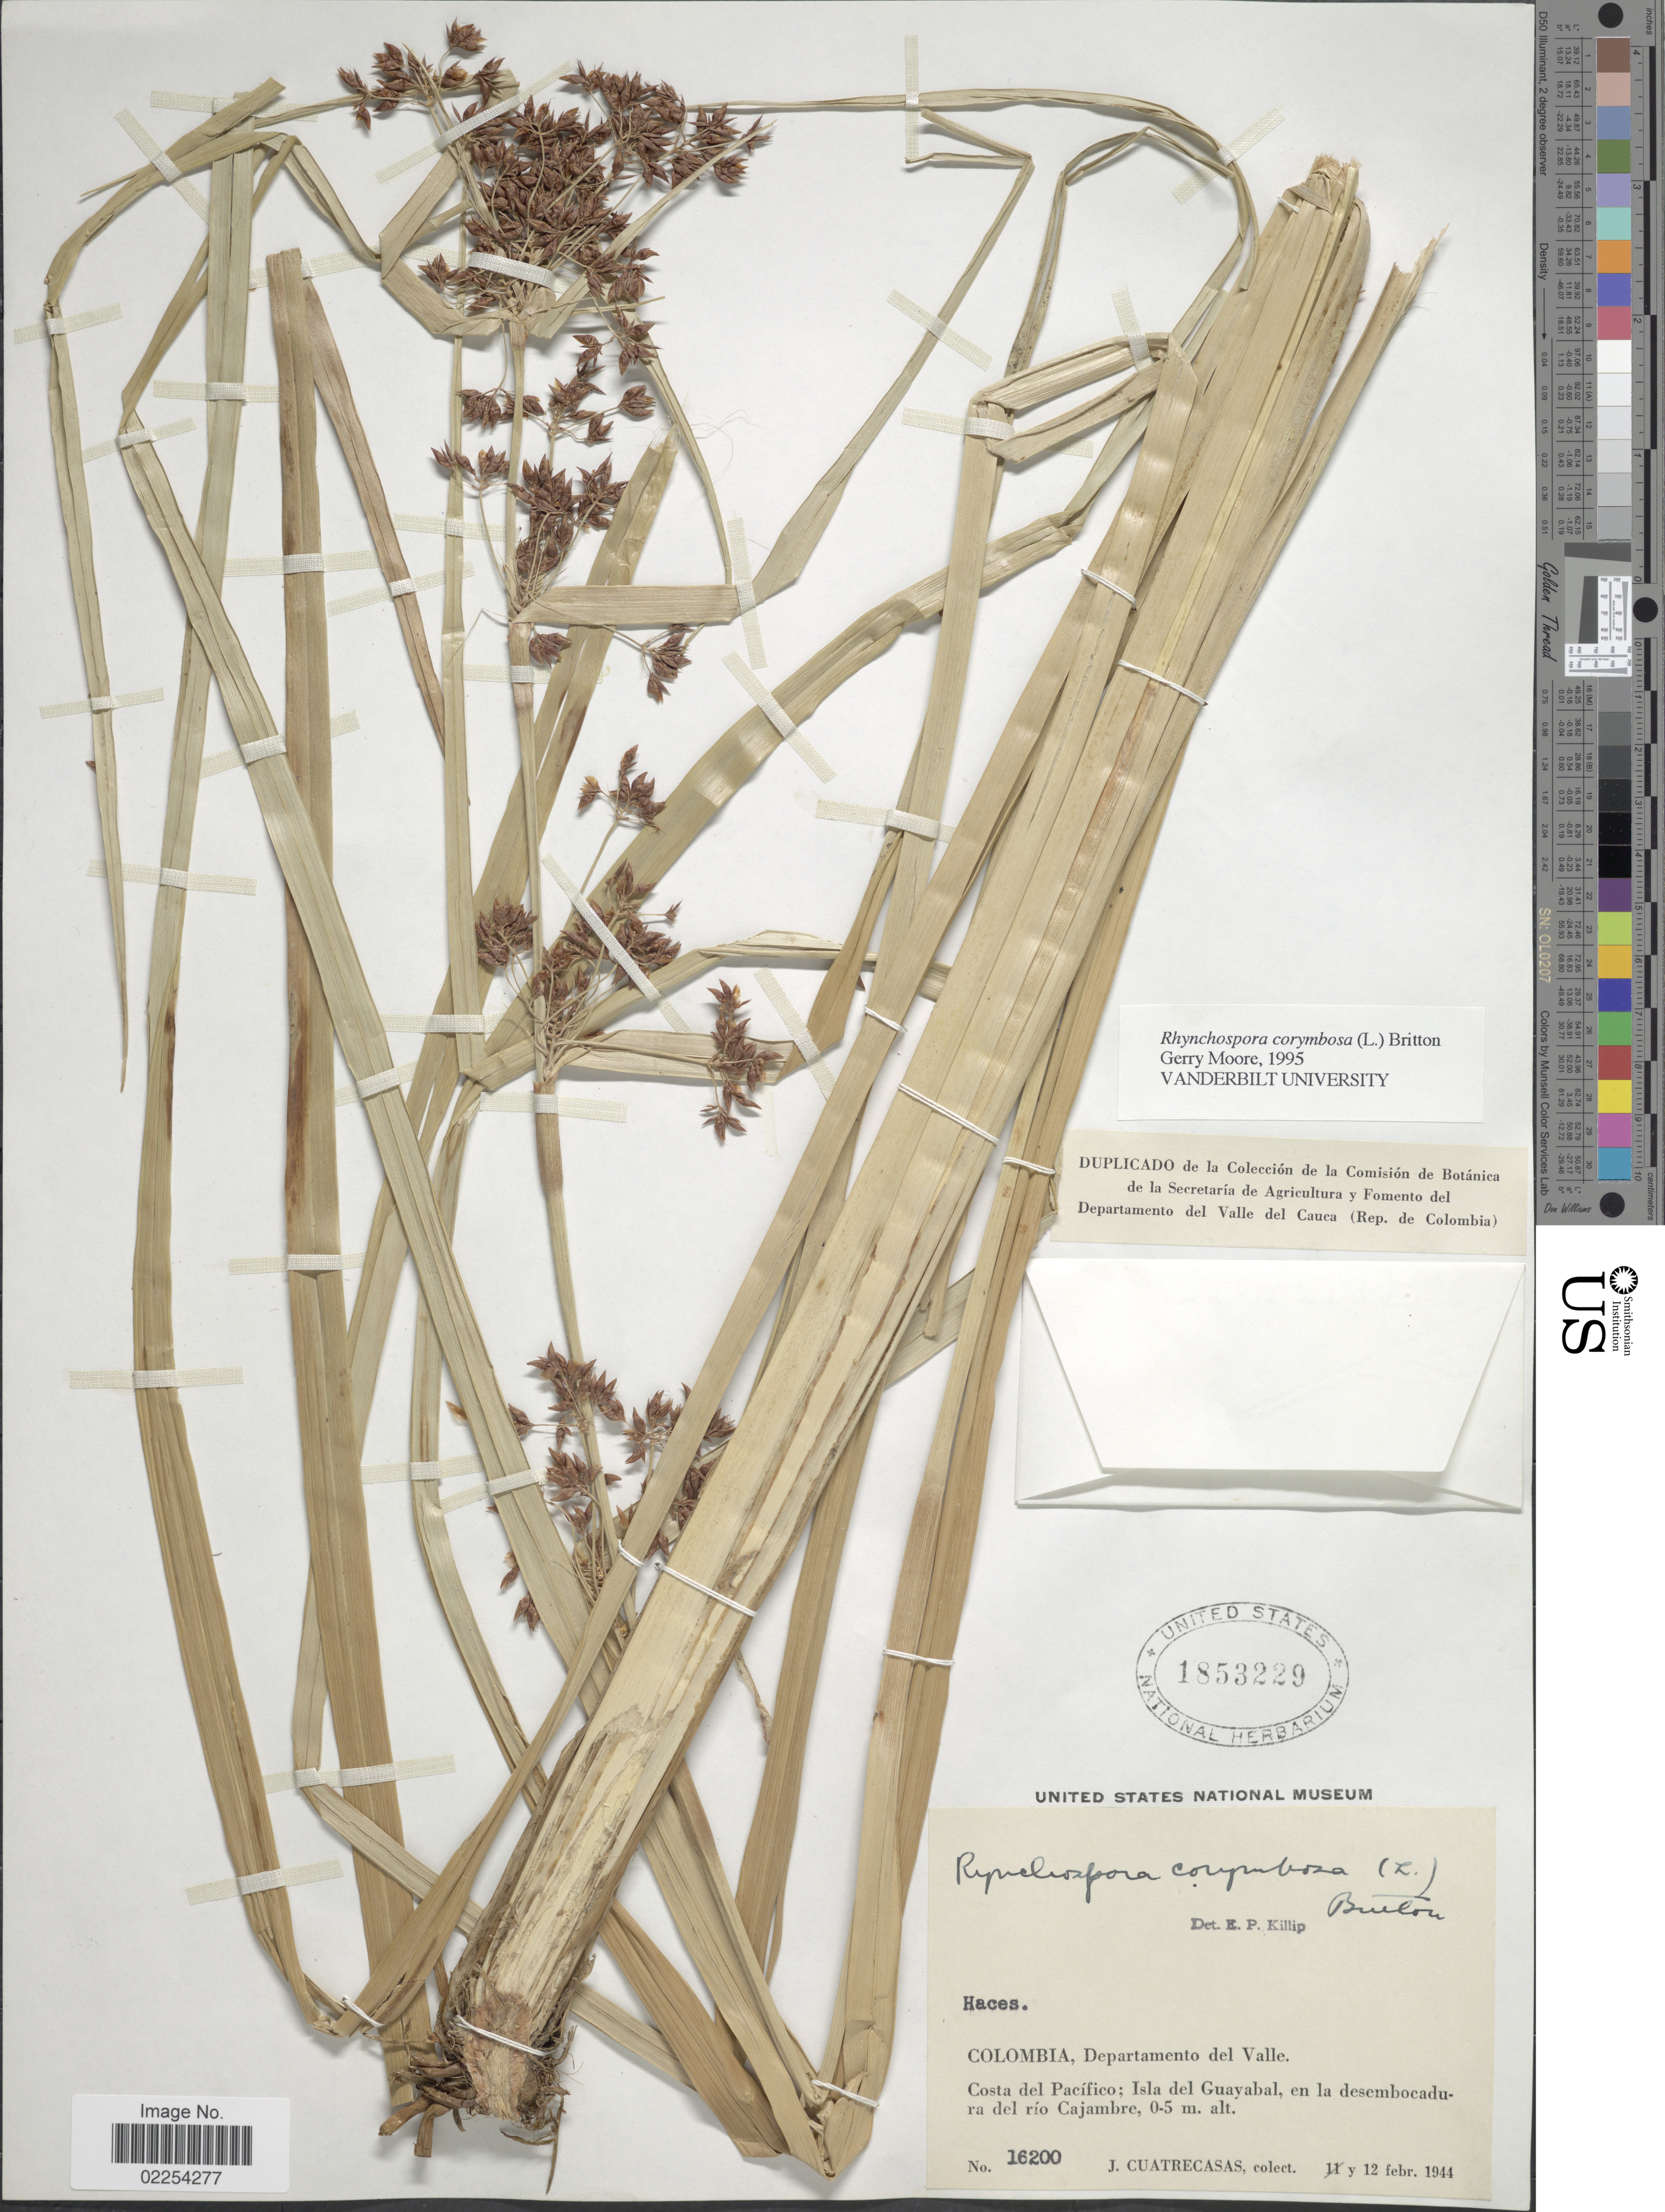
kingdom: Plantae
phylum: Tracheophyta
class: Liliopsida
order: Poales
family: Cyperaceae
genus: Rhynchospora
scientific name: Rhynchospora corymbosa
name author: (L.) Britton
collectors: J. Cuatrecasas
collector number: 16200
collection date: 1944-02-12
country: Colombia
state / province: Valle del Cauca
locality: Colombia, Departamento del Valle, Costa del Pacifico: Isla del Guayabal, en la desembicadura del rio Cajambre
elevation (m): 0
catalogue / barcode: US 1853229